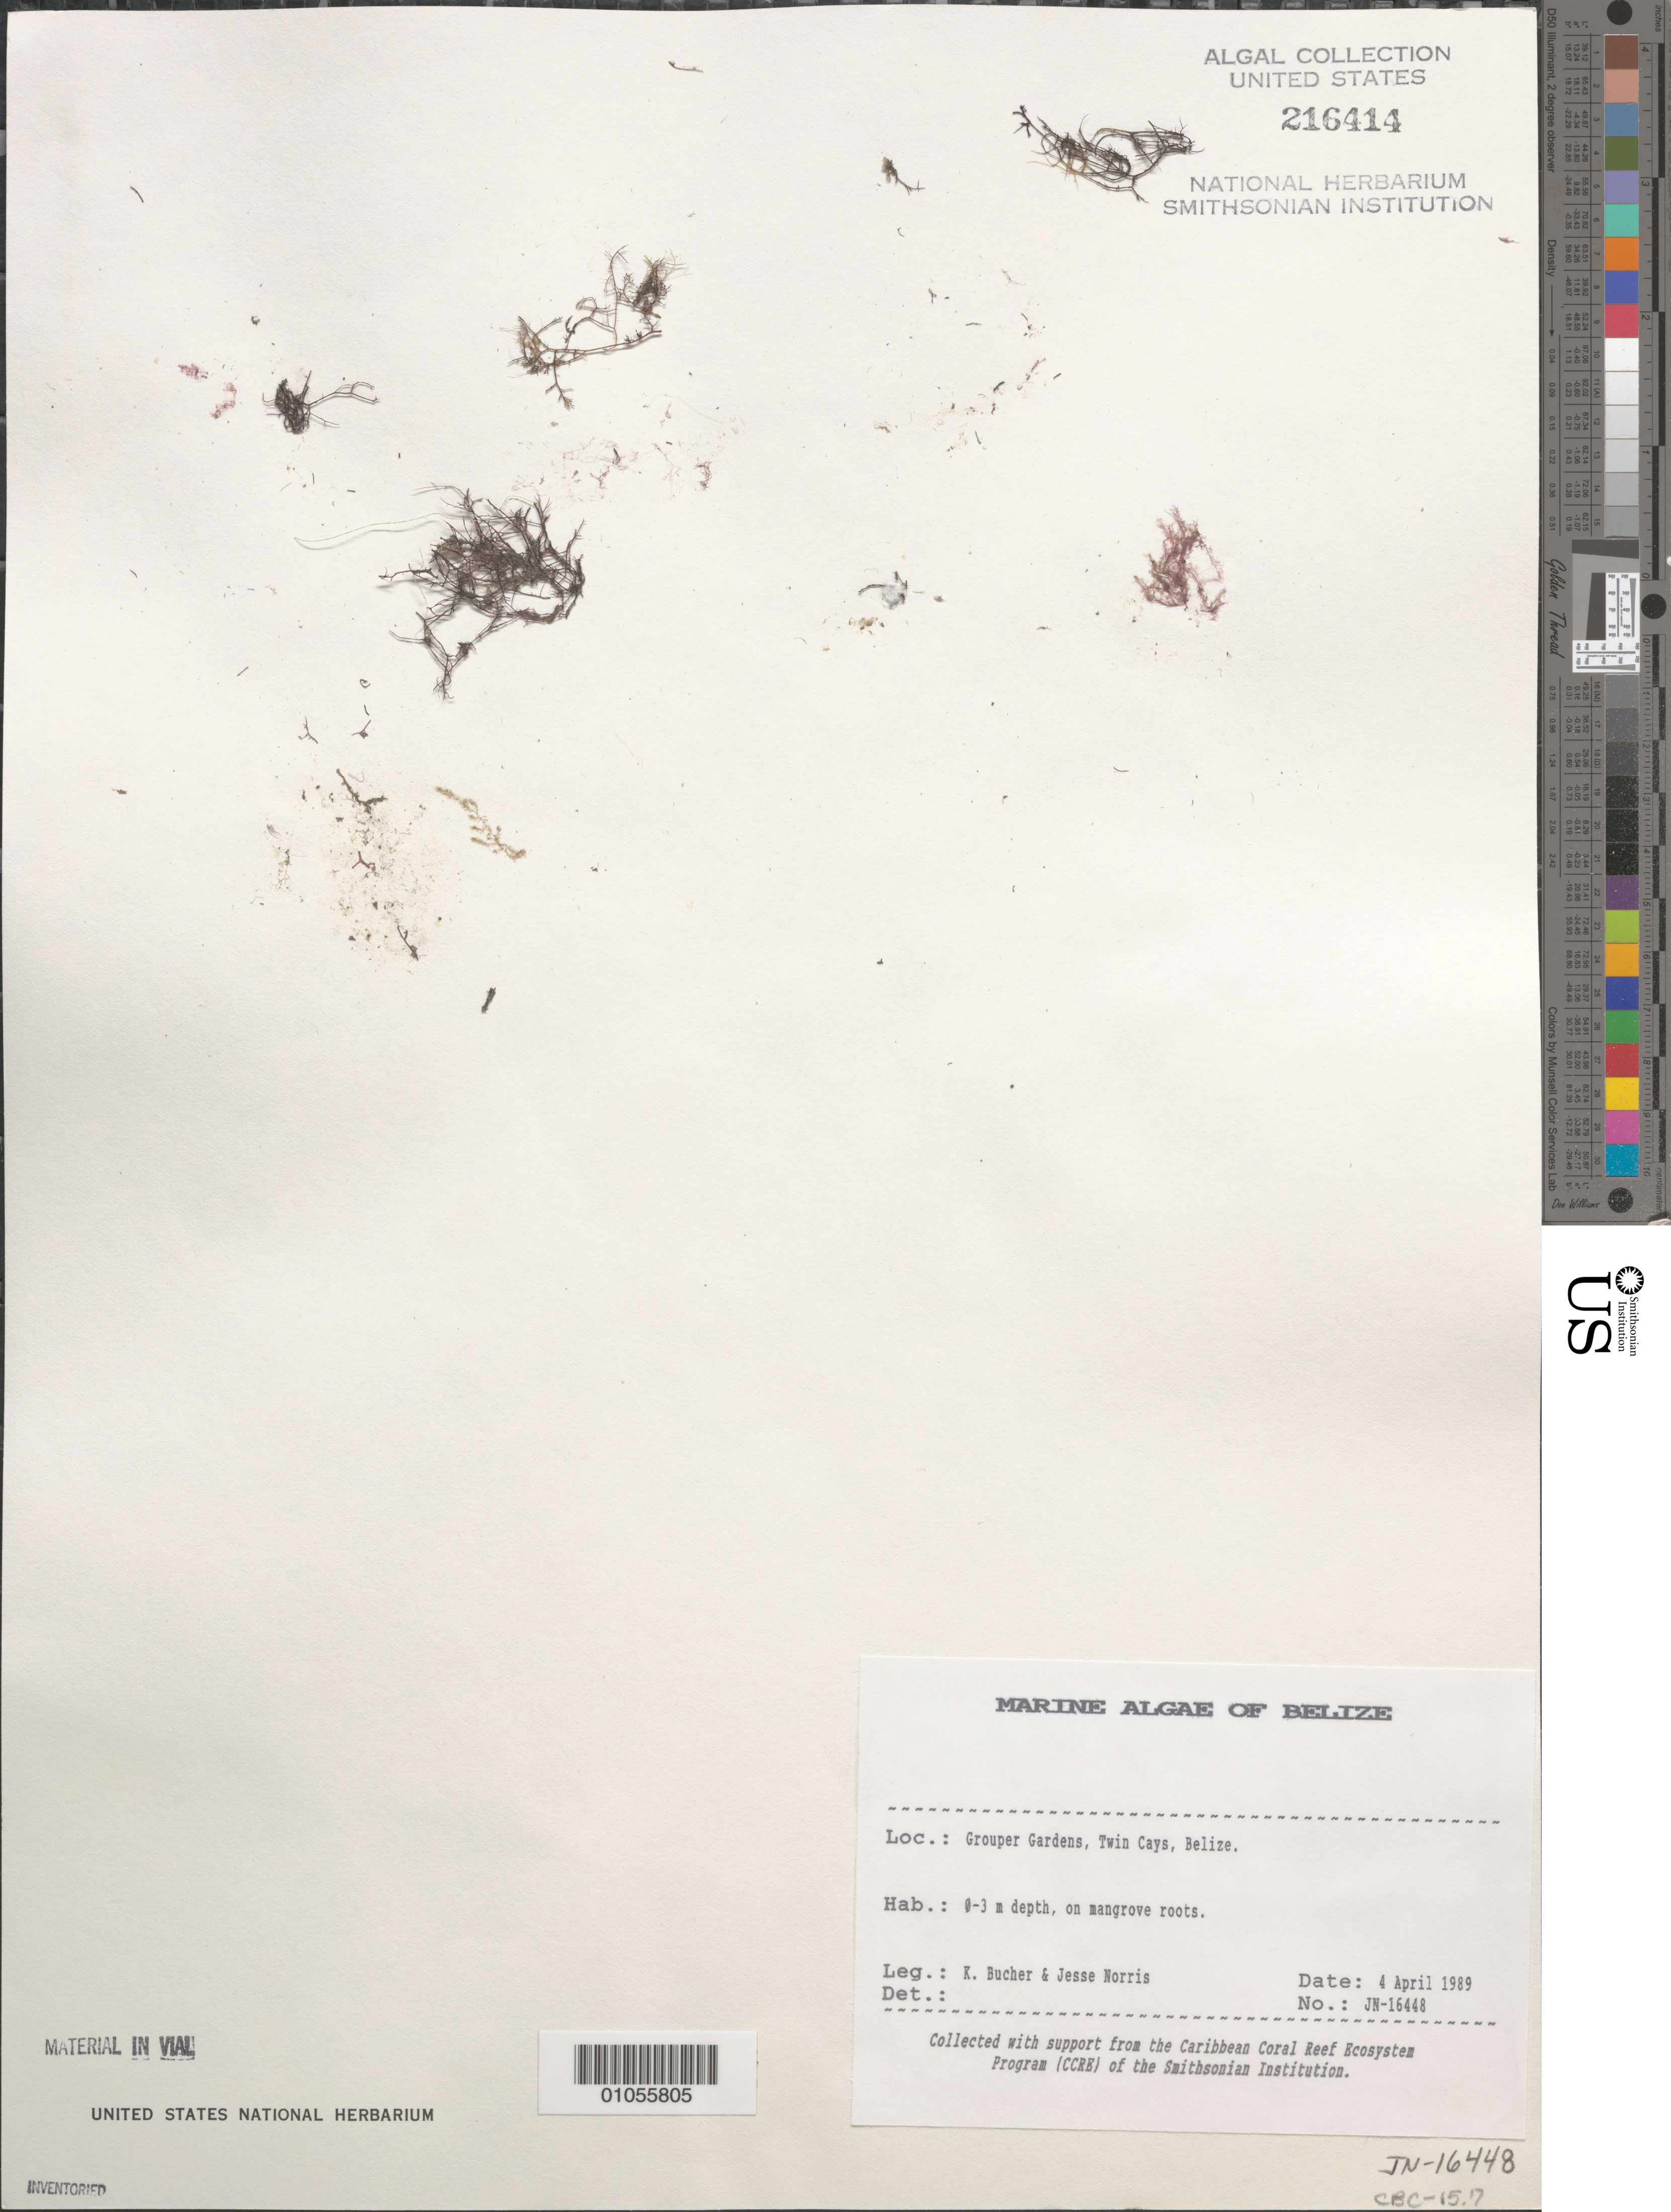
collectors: K. E. Bucher & J. A. Norris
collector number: JN-16448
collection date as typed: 04 Apr 1989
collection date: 1989-04-04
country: Belize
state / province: Stann Creek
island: Twin Cays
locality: Grouper Gardens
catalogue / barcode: US 216414